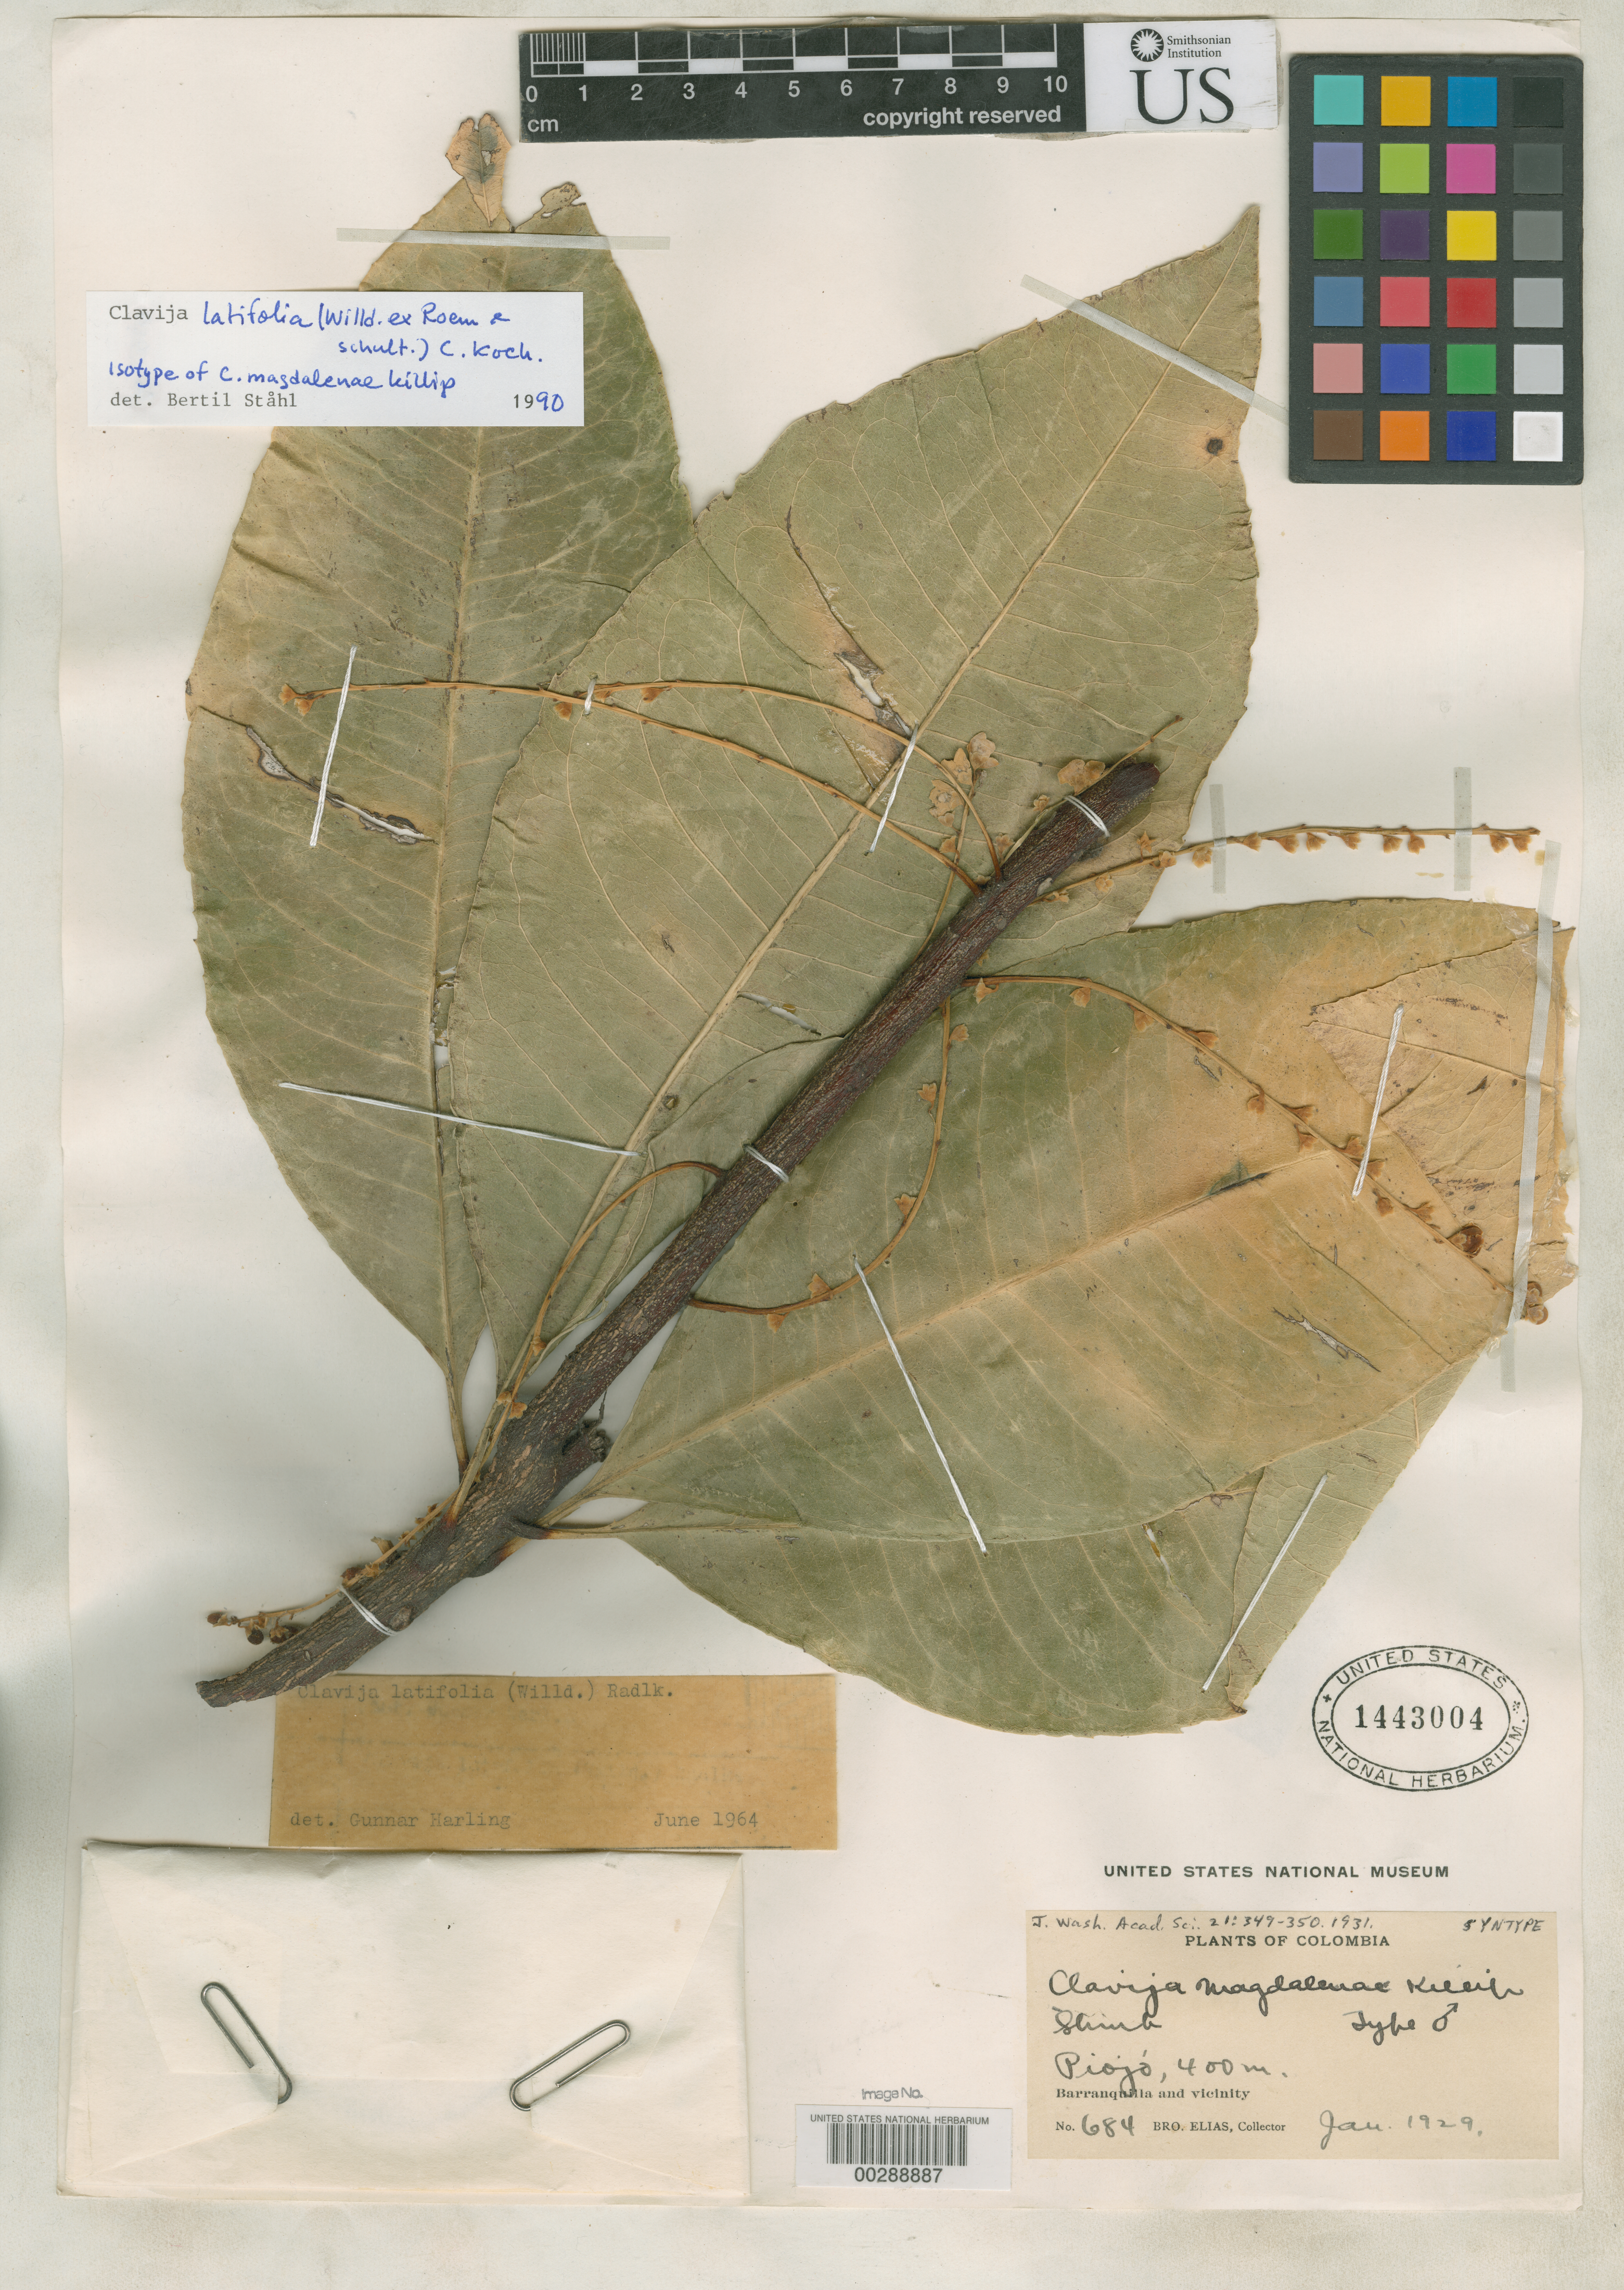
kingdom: Plantae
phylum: Tracheophyta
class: Magnoliopsida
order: Ericales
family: Primulaceae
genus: Clavija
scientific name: Clavija magdalenae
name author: Killip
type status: Isolectotype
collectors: Bro. Elias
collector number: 684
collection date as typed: Jan 1929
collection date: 1929-01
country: Colombia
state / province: Atlántico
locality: Piojo, near Barranquilla.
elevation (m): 400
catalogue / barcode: US 1443004